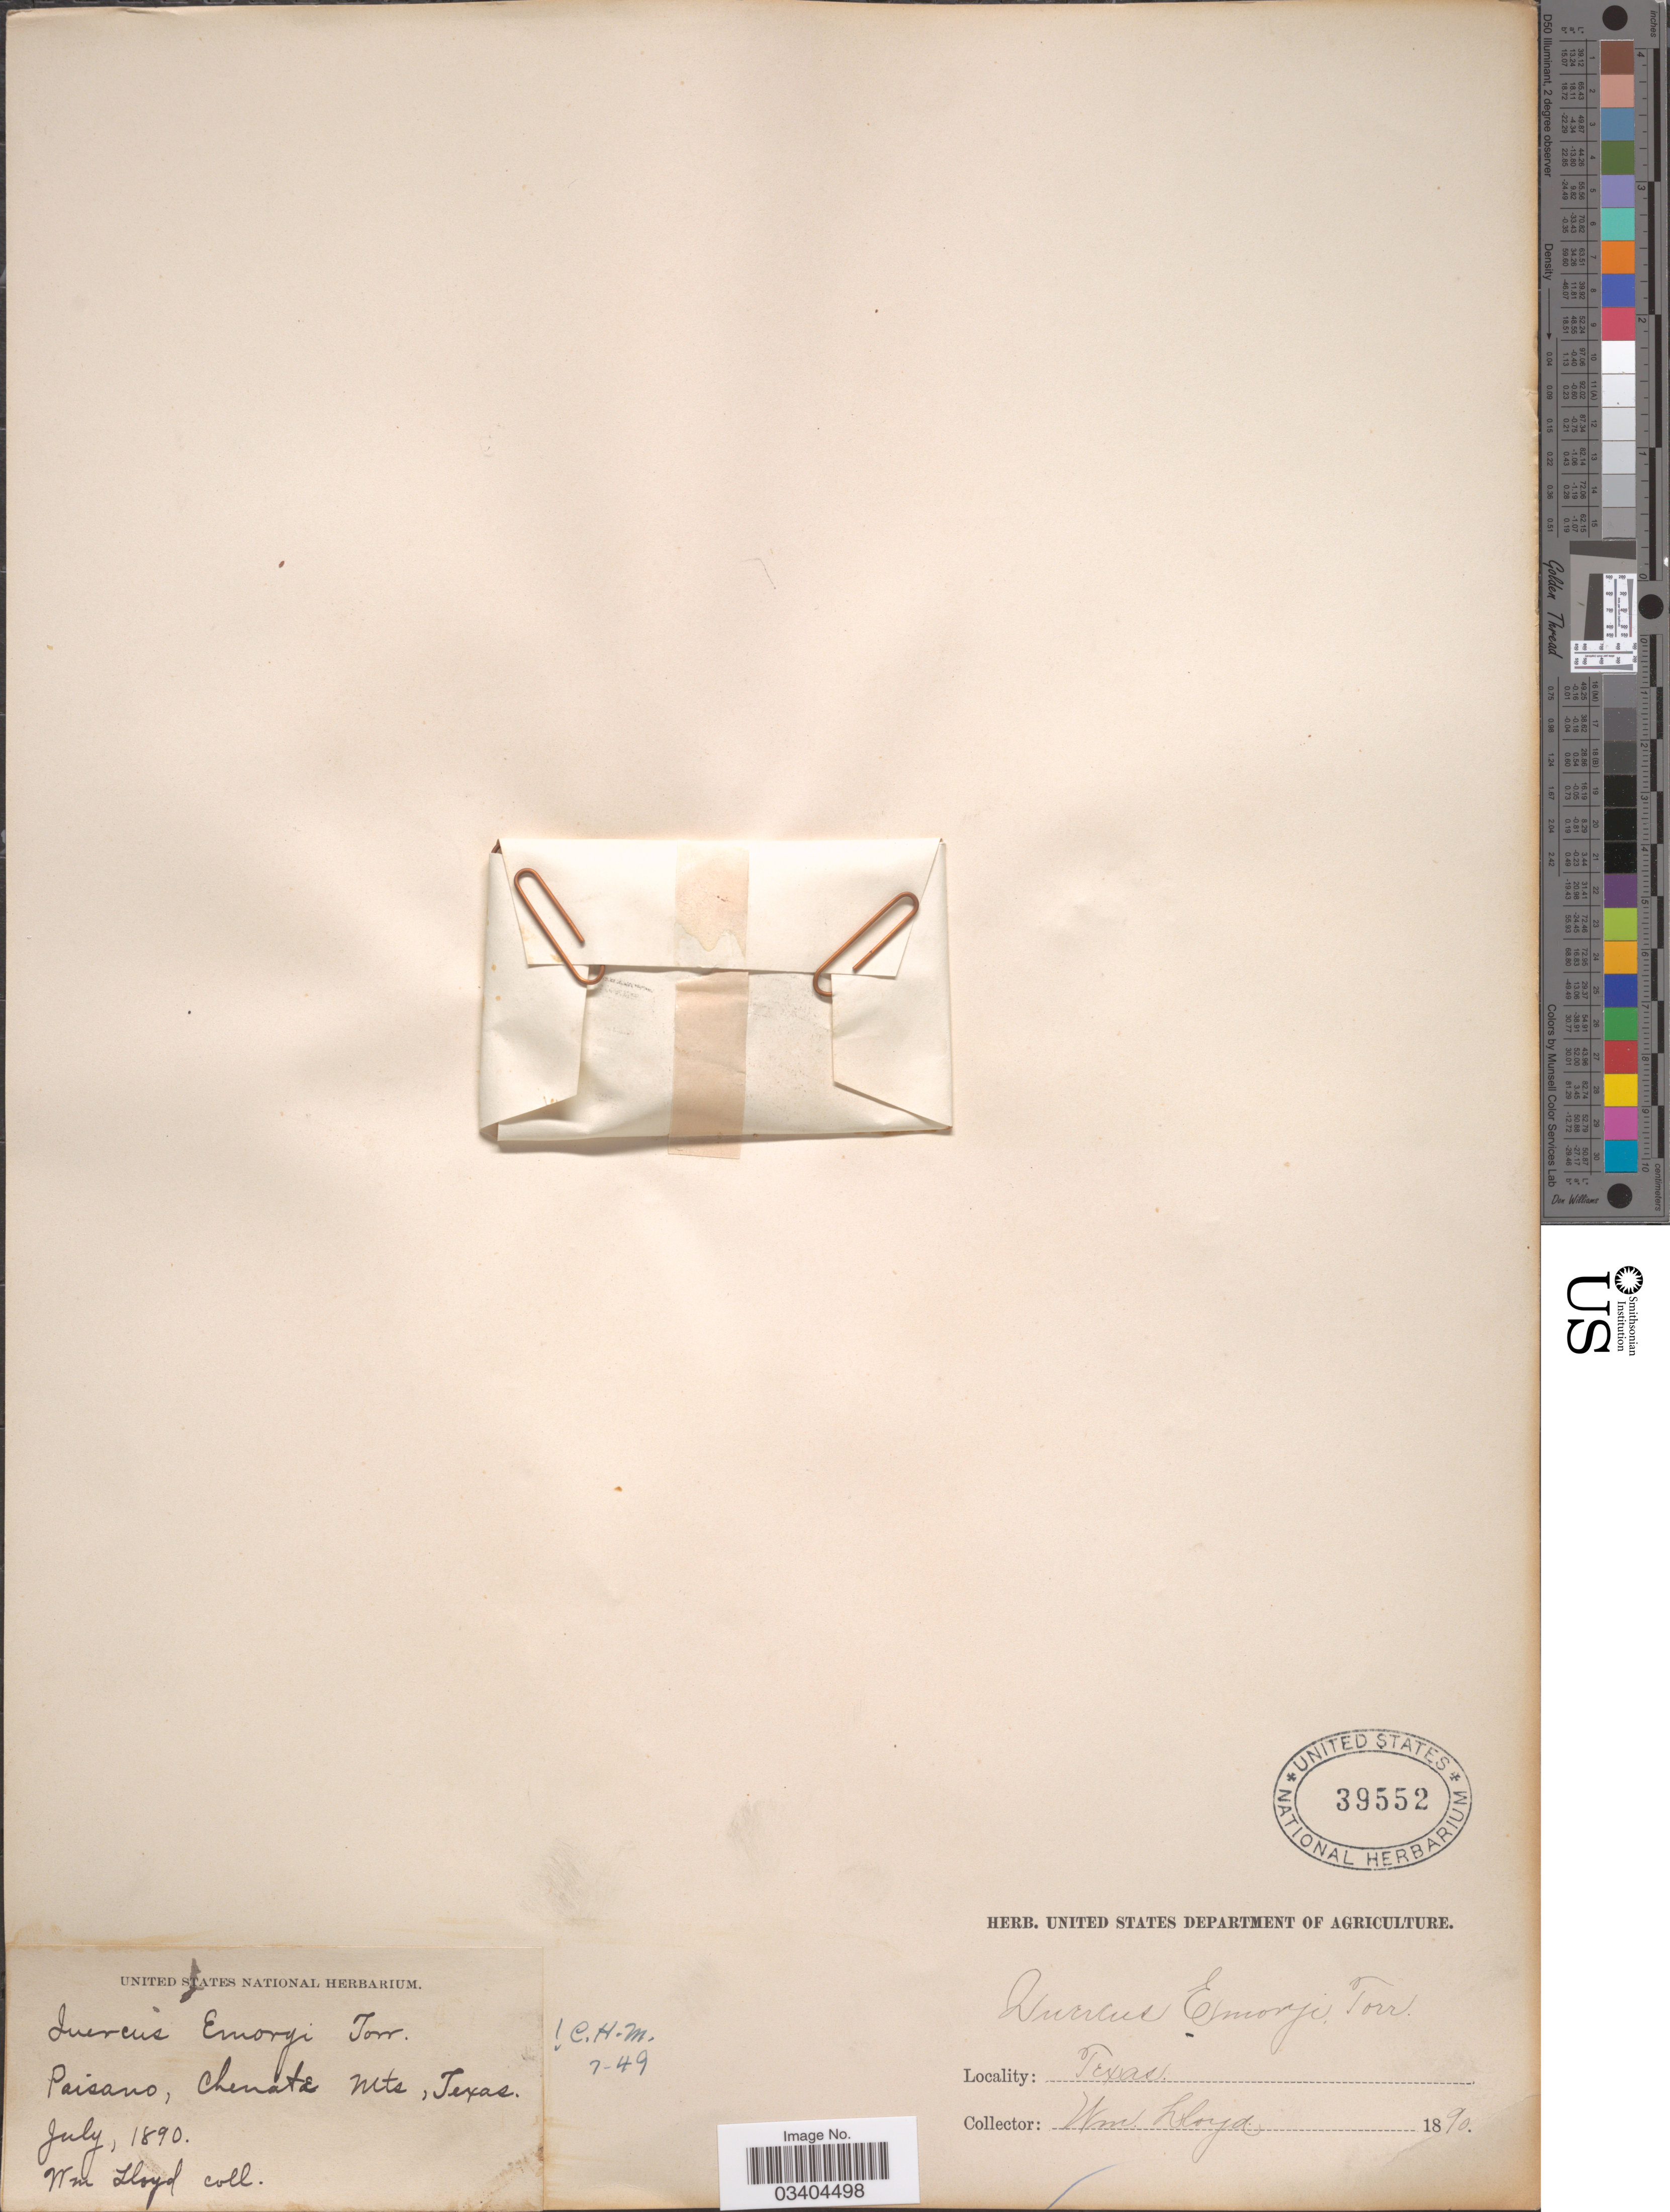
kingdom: Plantae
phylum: Tracheophyta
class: Magnoliopsida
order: Fagales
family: Fagaceae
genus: Quercus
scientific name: Quercus emoryi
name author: Torr. in Emory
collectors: W. M. Lloyd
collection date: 1890-07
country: United States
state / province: Texas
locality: Paisano, Chenate Mts.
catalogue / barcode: US 39552